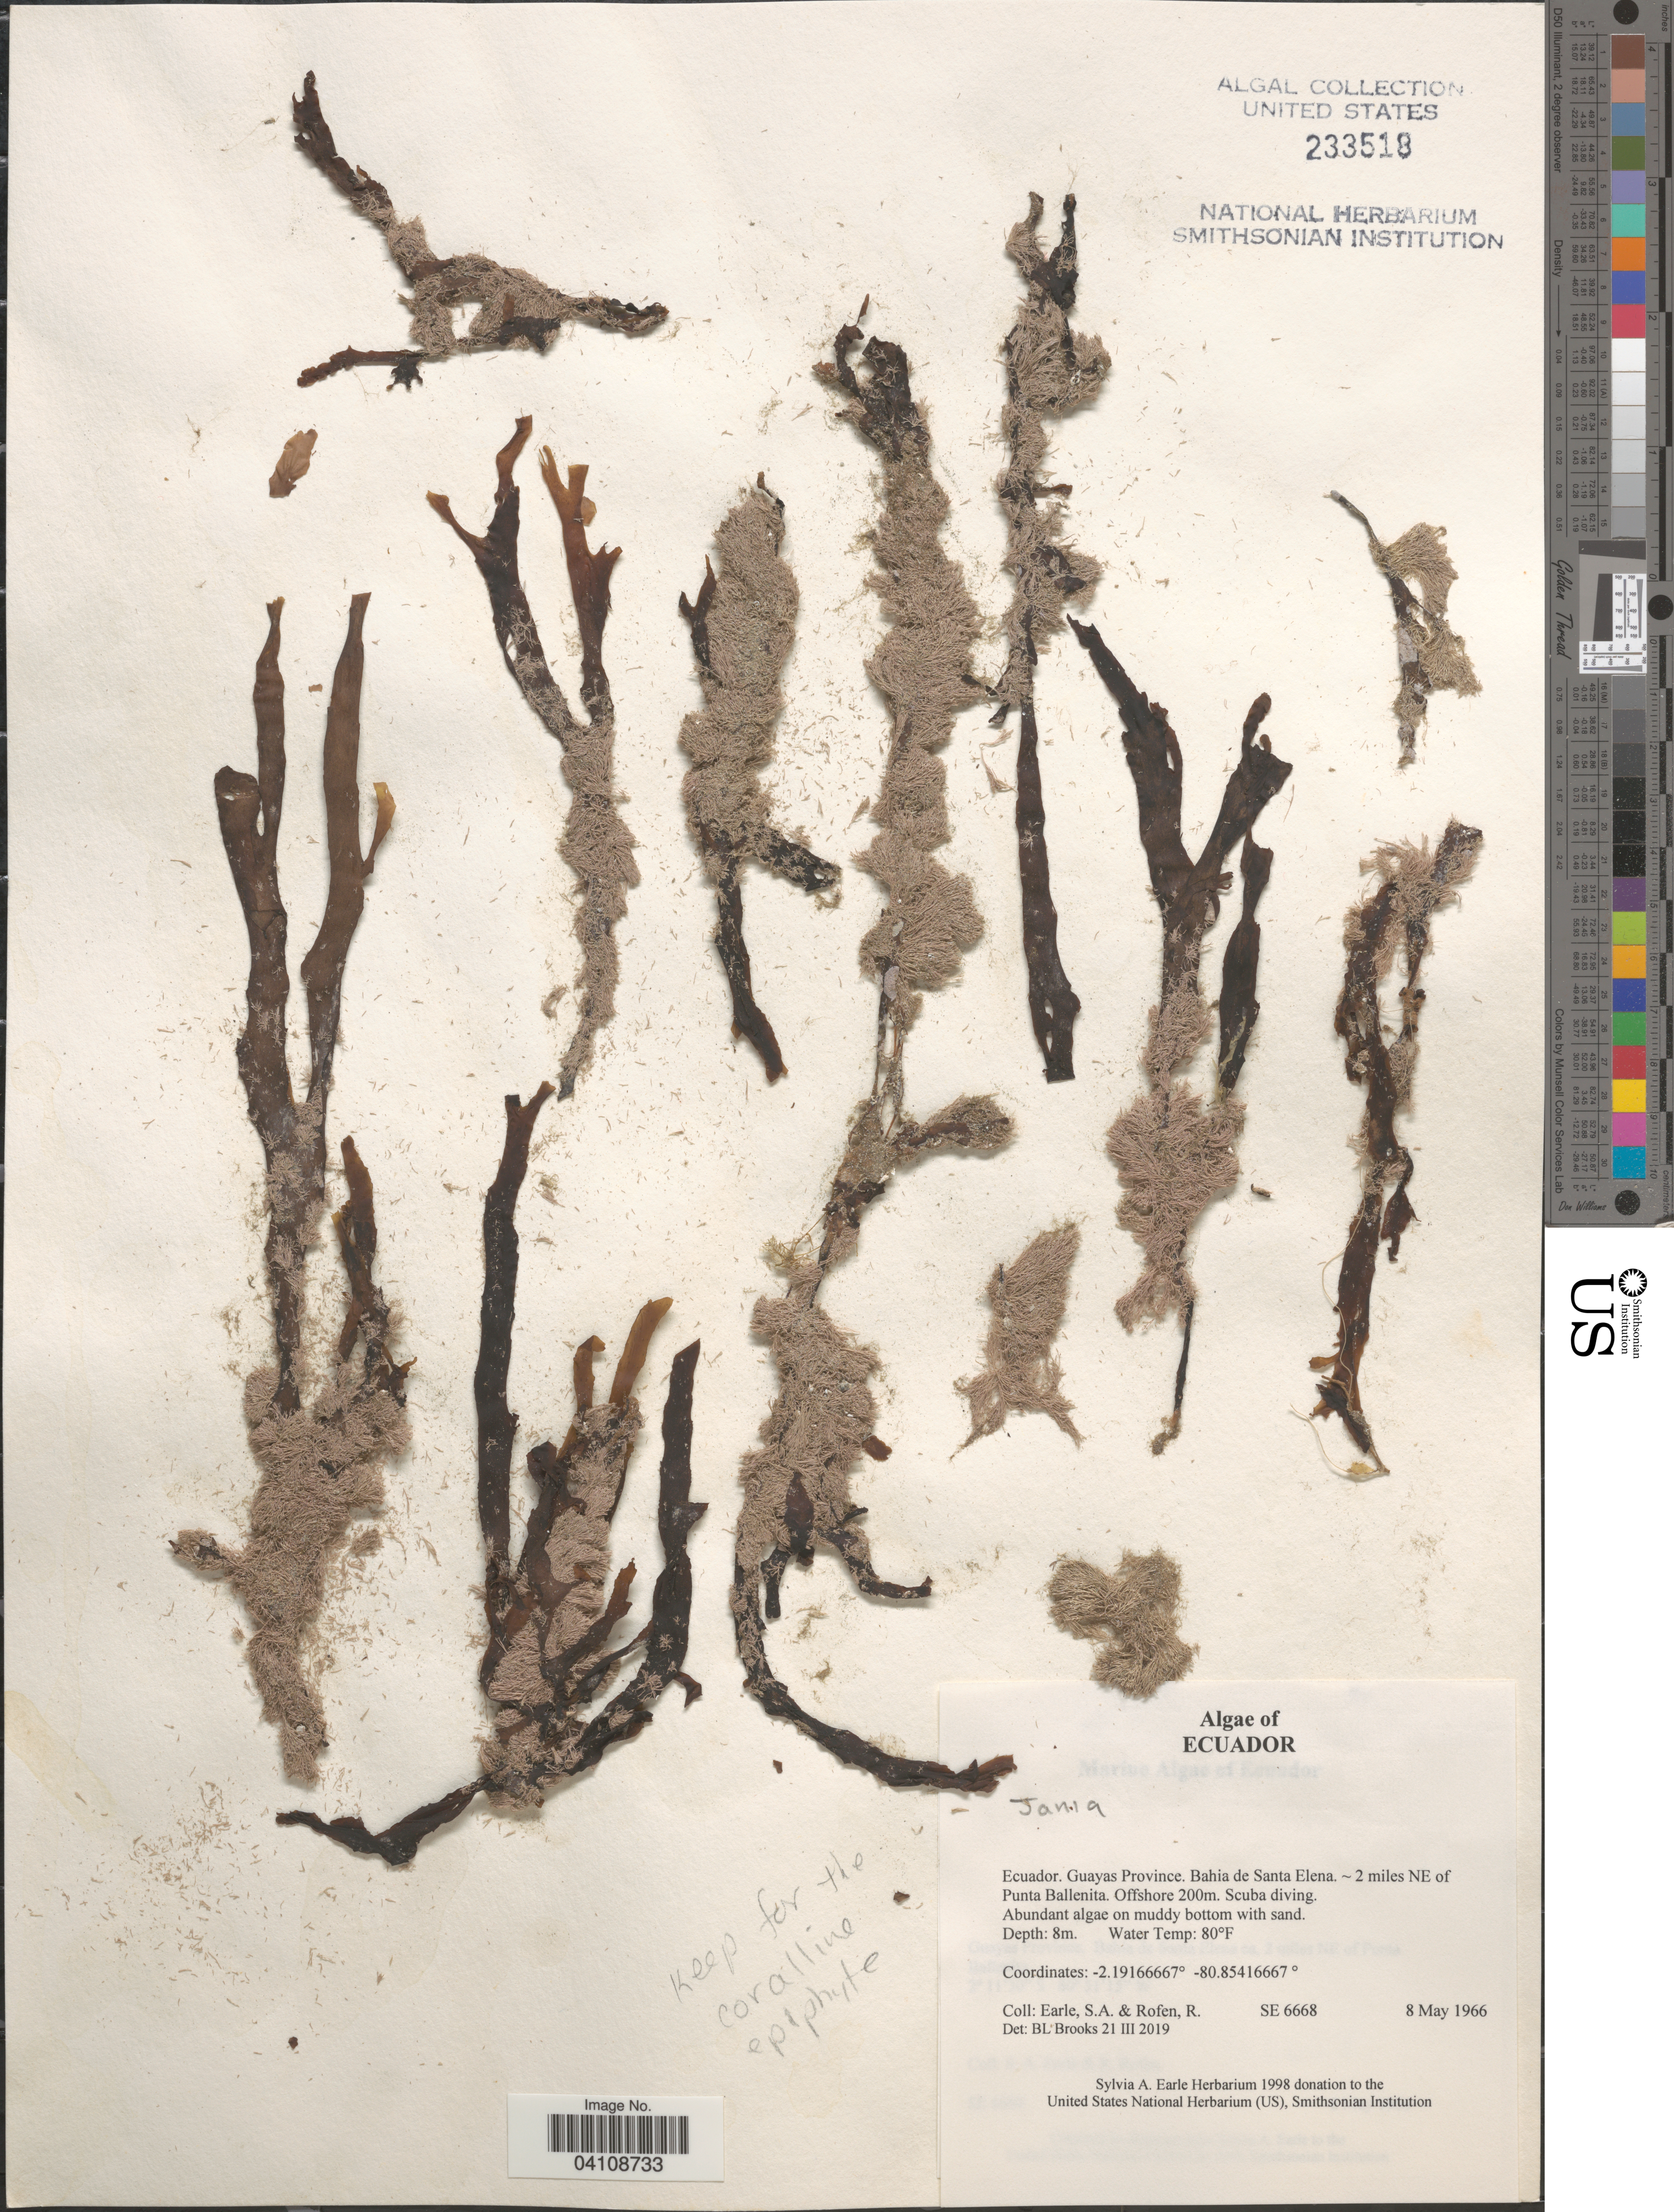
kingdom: Plantae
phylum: Rhodophyta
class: Florideophyceae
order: Corallinales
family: Corallinaceae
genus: Jania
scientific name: Jania sp.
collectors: S. A. Earle & R. Rofen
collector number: SE6668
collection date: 1966-05-08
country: Ecuador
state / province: Guayas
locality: Bahia de Santa Elena ~ 2 miles NE of Punta Ballenita. Offshore 200m.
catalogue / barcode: US 233518